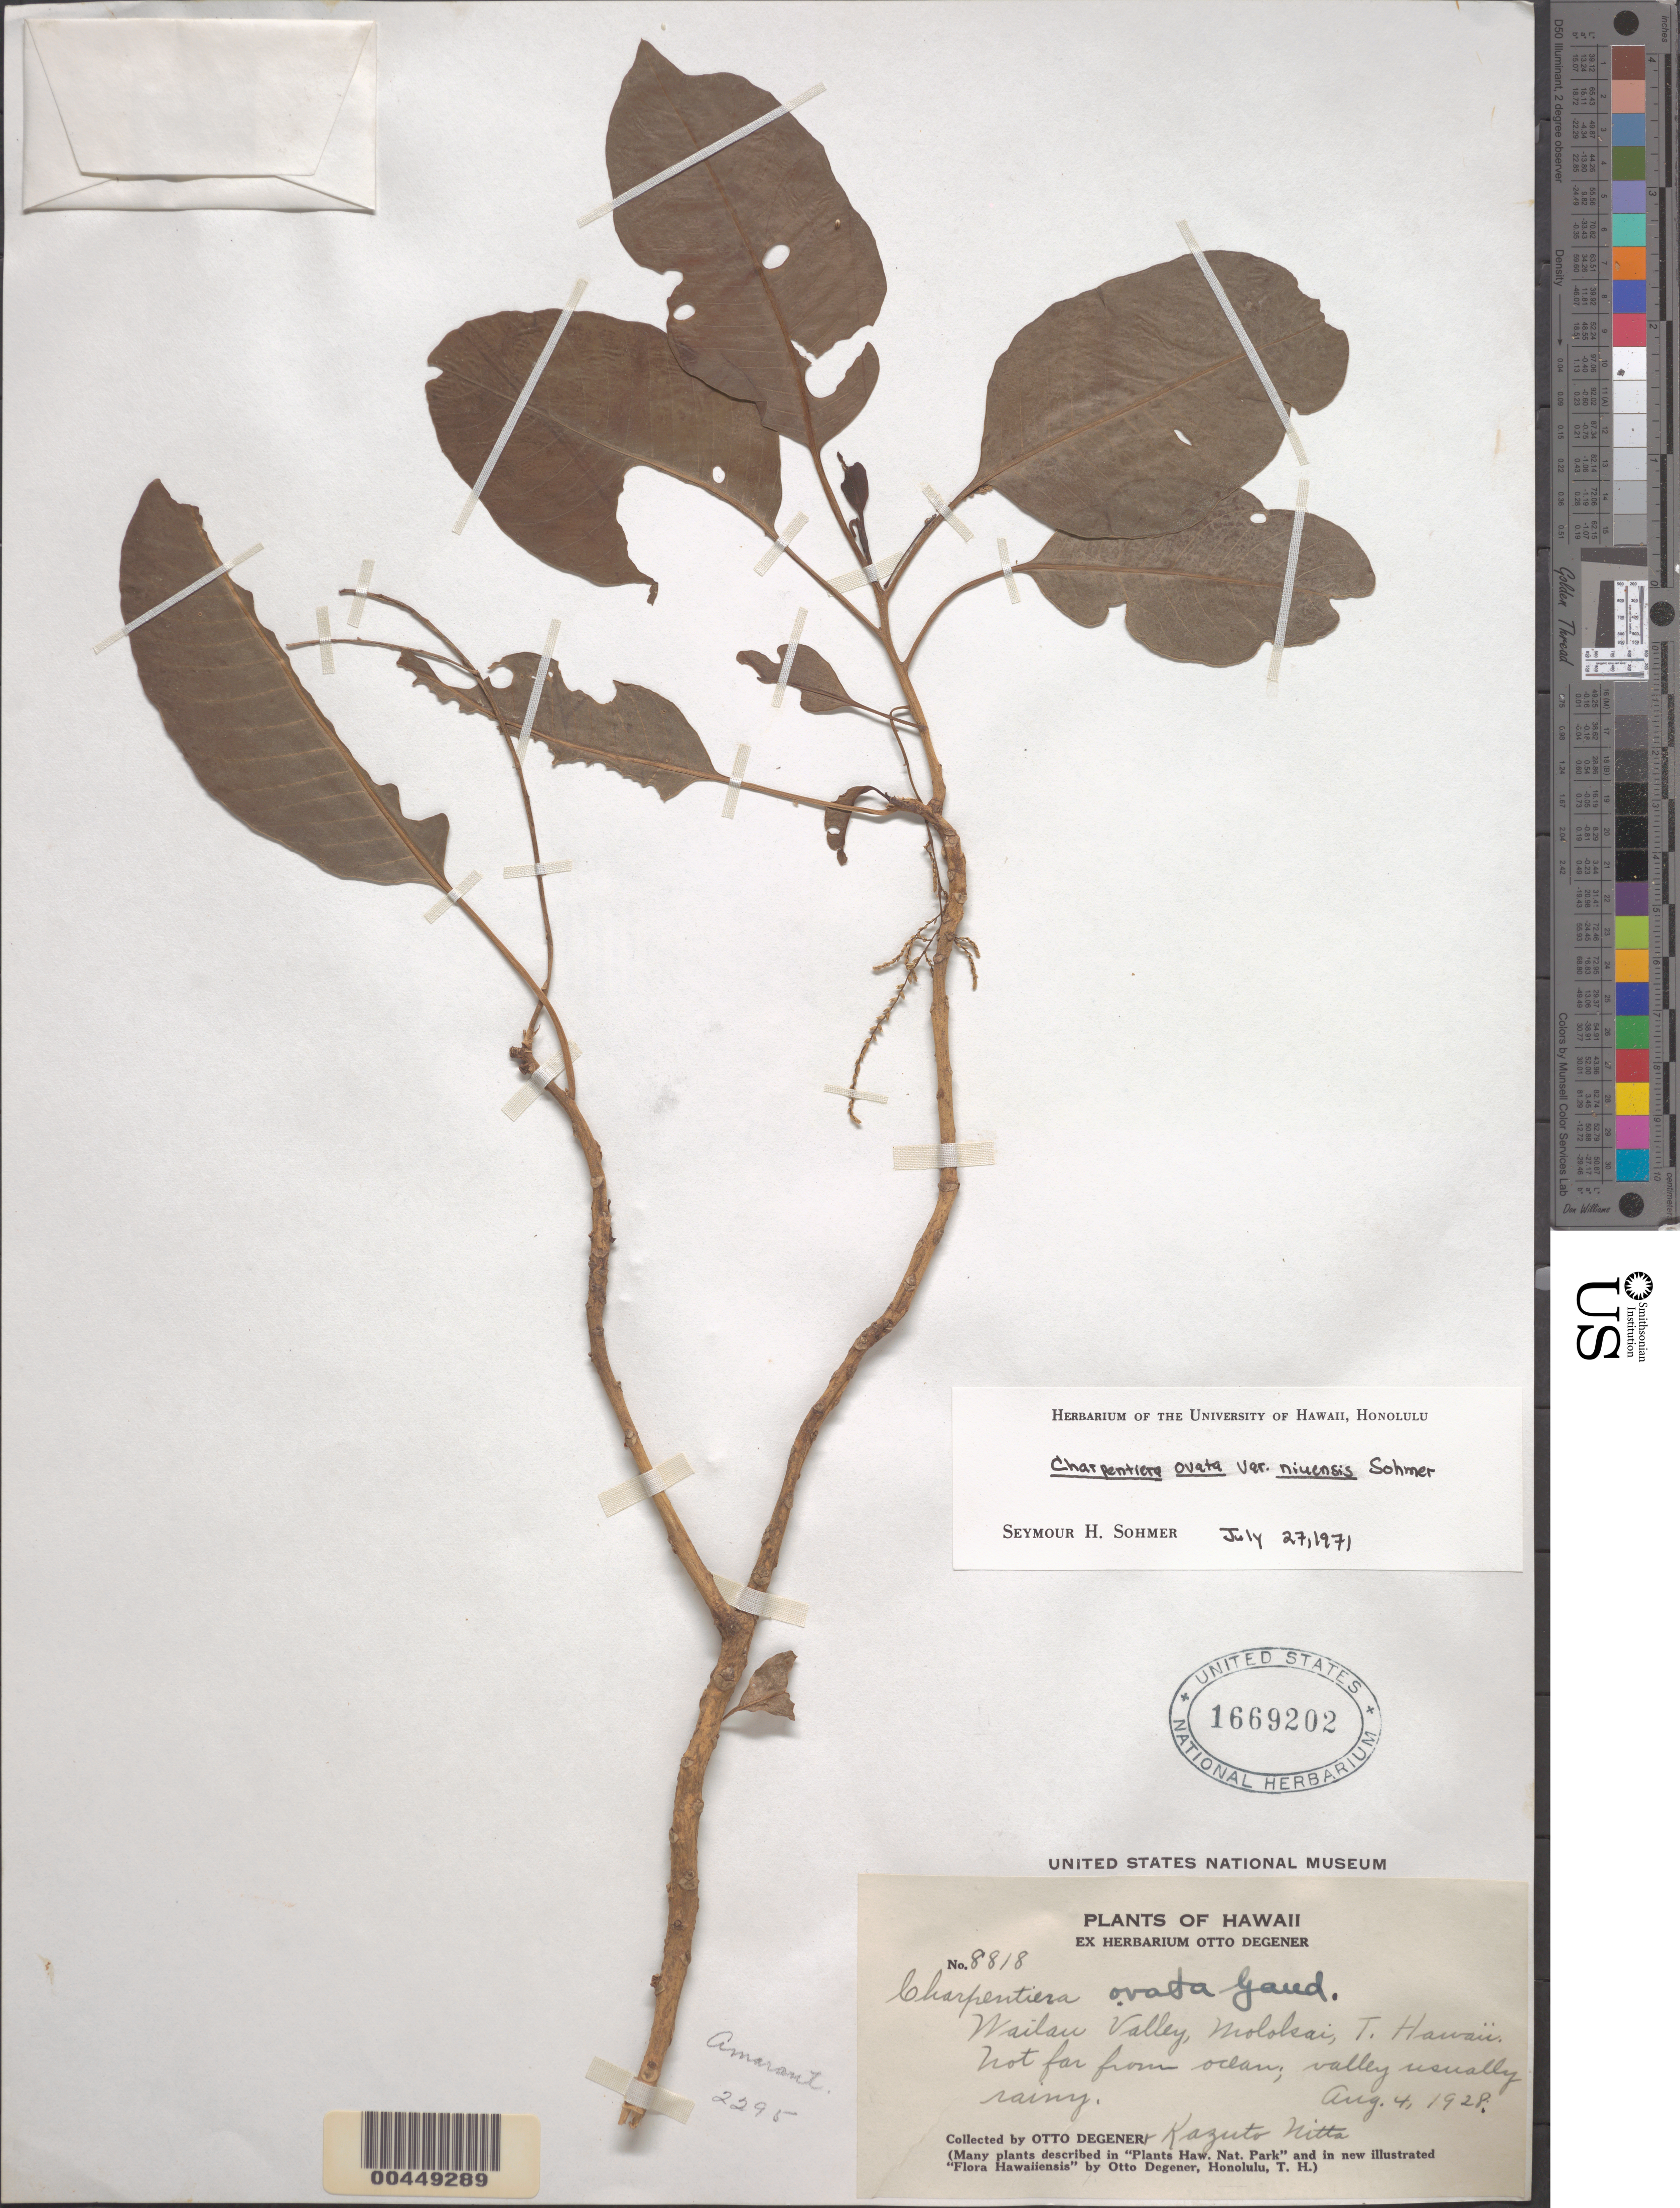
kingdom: Plantae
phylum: Tracheophyta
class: Magnoliopsida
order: Caryophyllales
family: Amaranthaceae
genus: Charpentiera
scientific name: Charpentiera ovata var. niuensis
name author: Sohmer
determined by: Sohmer, S. H.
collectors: O. Degener & K. Nitta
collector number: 8818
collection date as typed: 4 Aug 1928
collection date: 1928-08-04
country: United States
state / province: Hawaii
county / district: Maui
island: Moloka'i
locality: Wailau Valley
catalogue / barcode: US 1669202